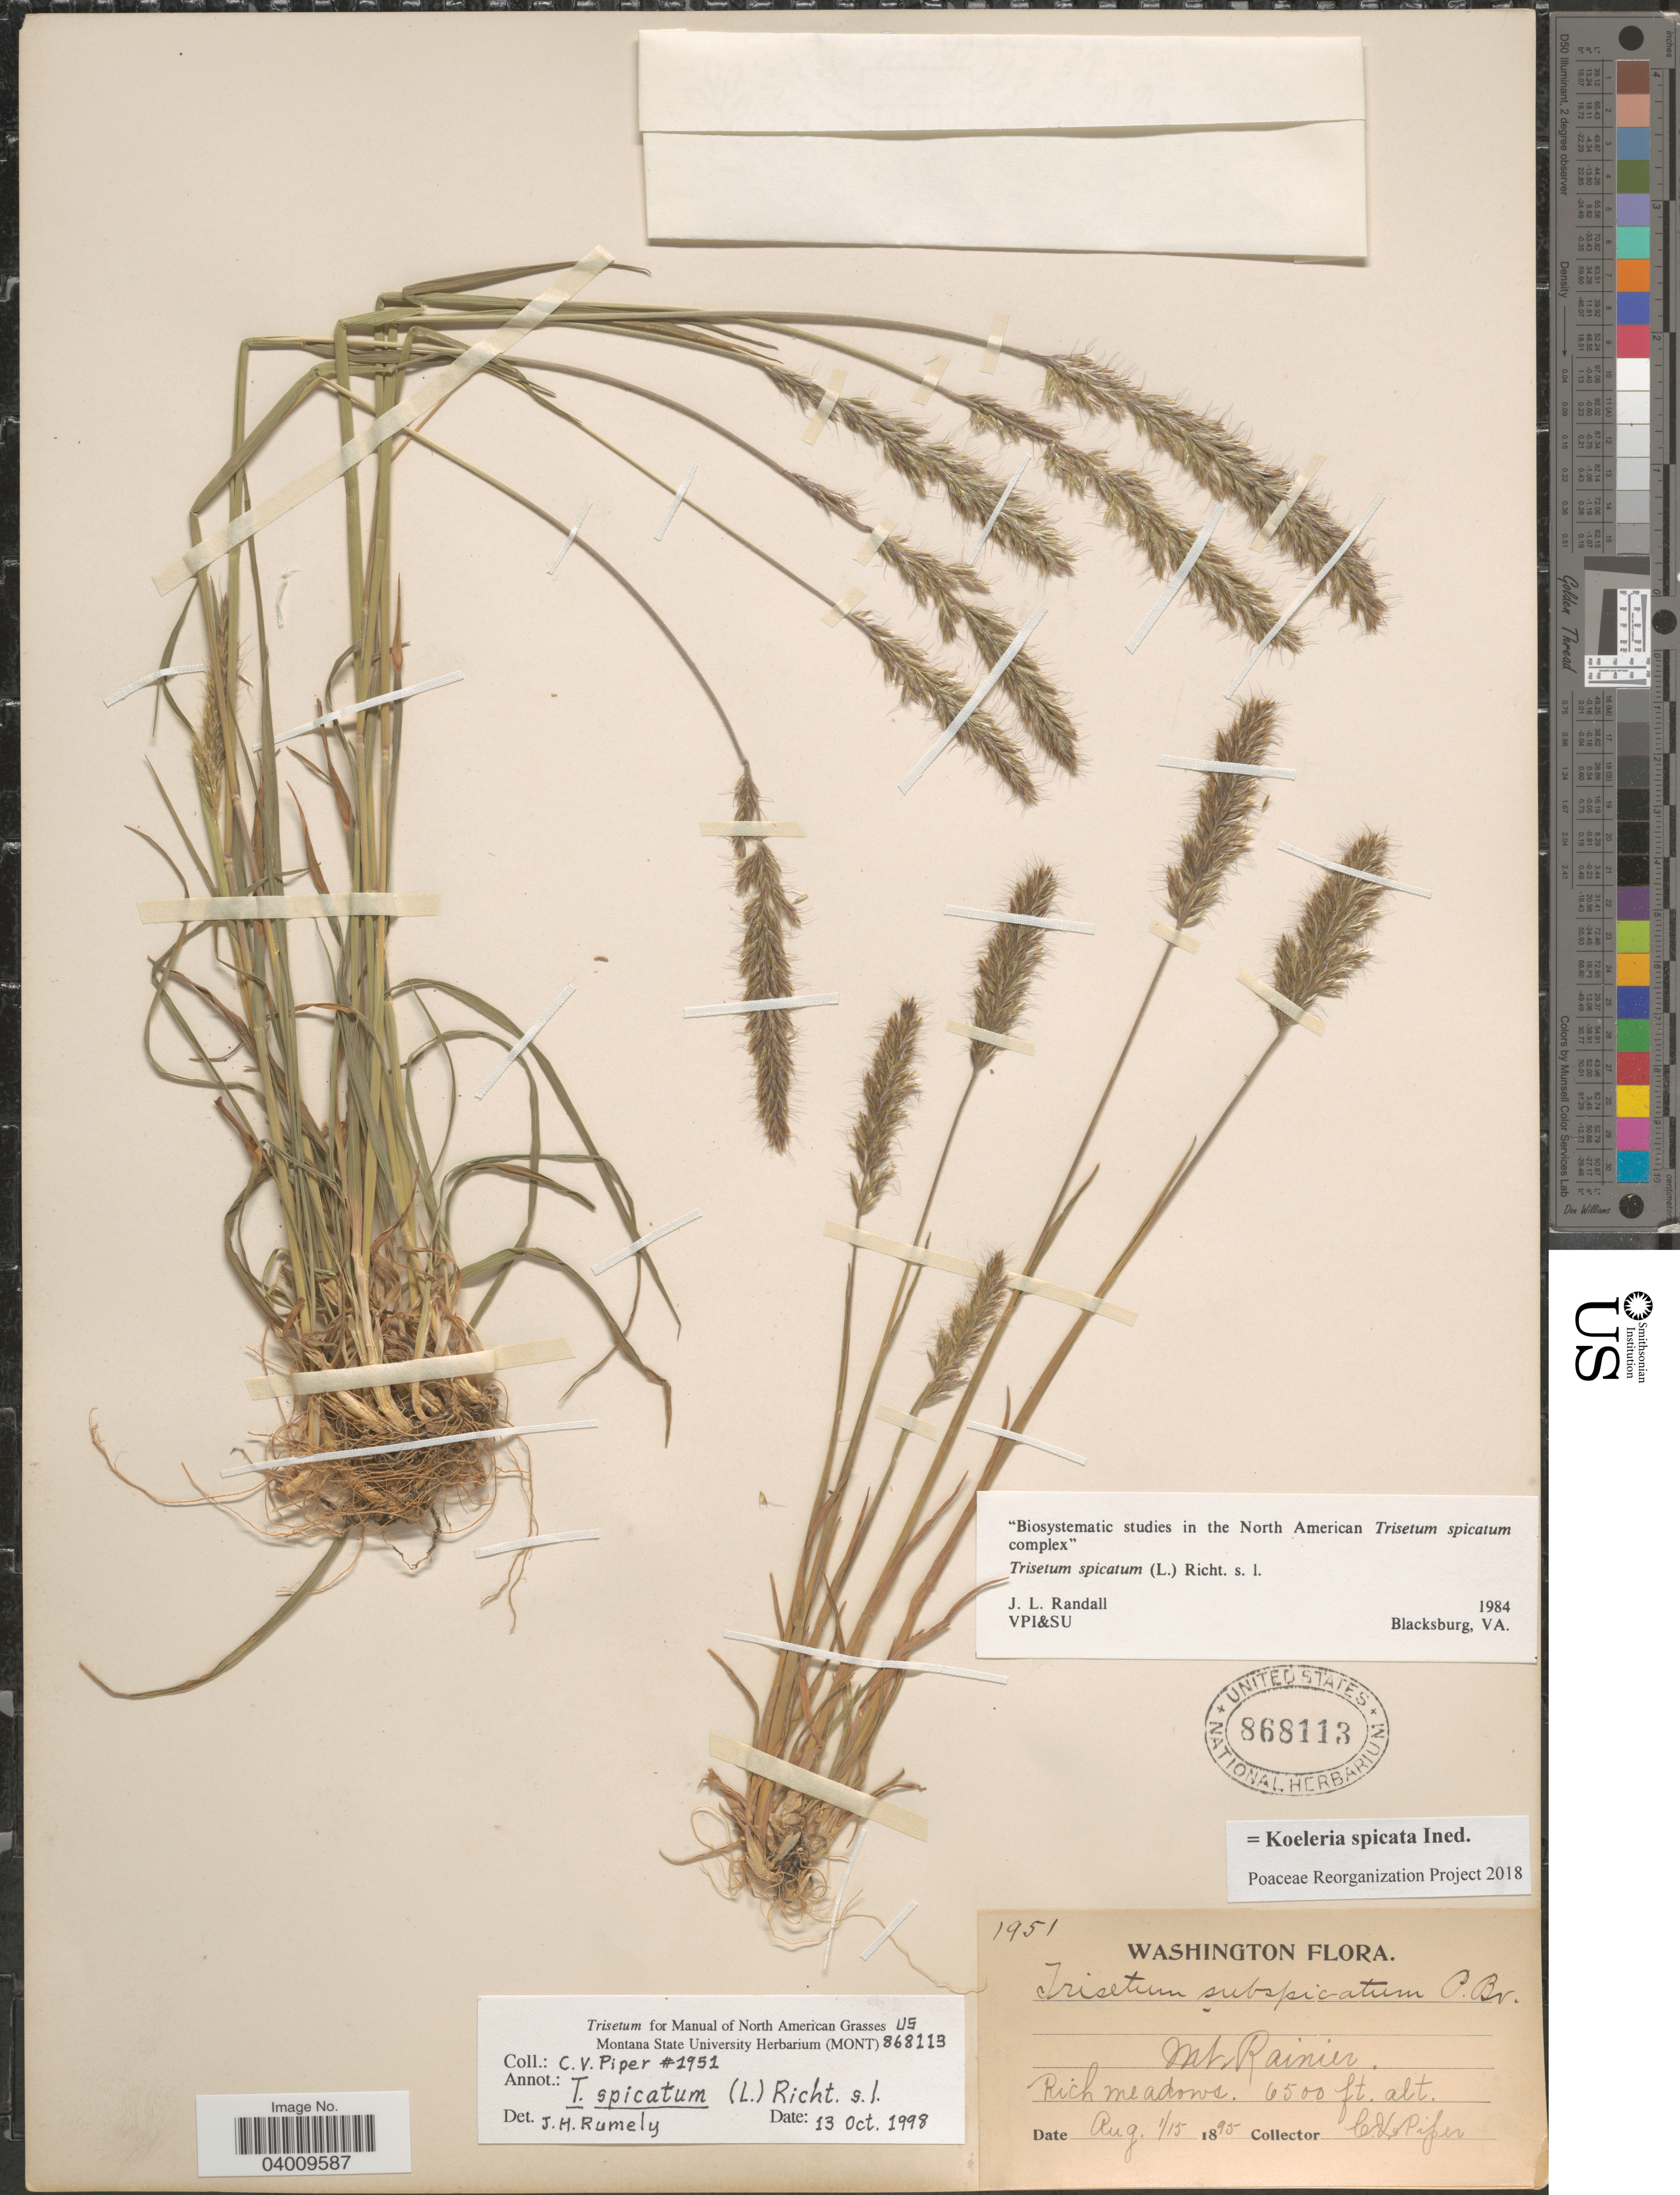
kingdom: Plantae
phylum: Tracheophyta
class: Liliopsida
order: Poales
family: Poaceae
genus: Koeleria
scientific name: Koeleria spicata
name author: (L.) Barberá et al.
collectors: C. V. Piper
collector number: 1951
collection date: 1895-08-01/1895-08-15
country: United States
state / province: Washington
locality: Mt. Rainier.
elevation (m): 1981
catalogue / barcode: US 868113